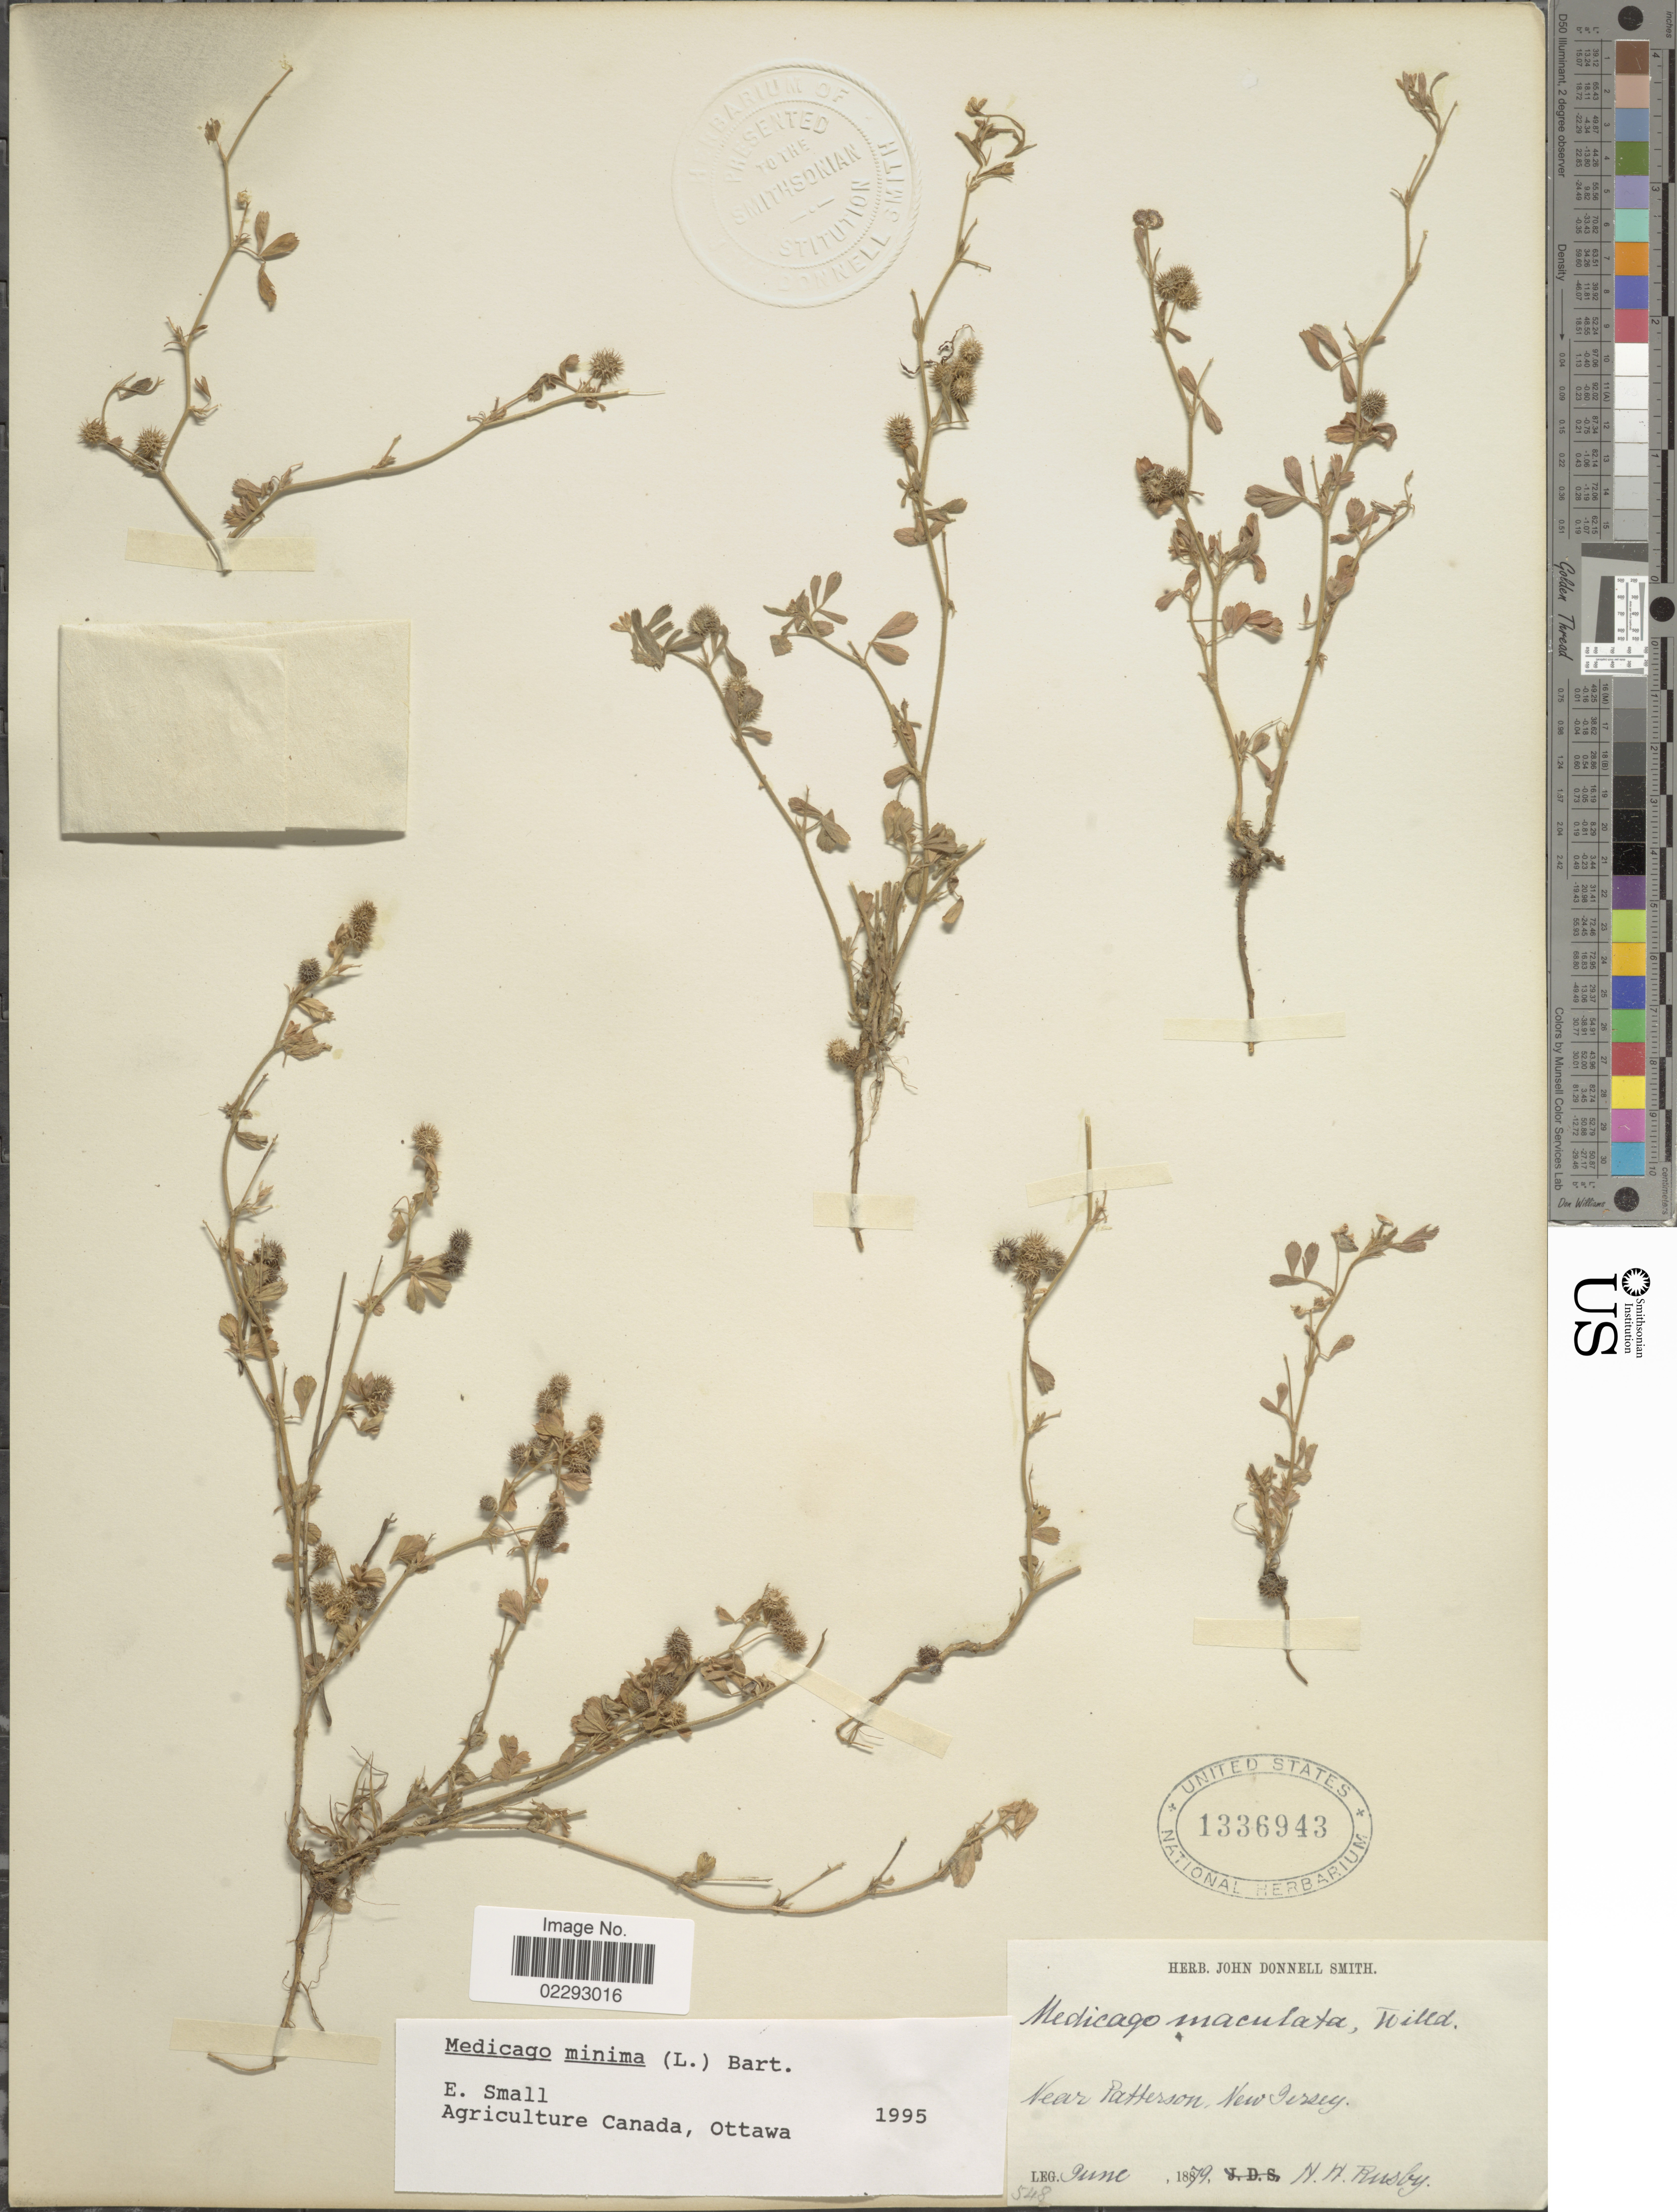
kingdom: Plantae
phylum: Tracheophyta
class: Magnoliopsida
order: Fabales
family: Fabaceae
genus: Medicago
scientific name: Medicago minima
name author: Lam.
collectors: H. H. Rusby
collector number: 548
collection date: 1879-06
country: United States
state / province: New Jersey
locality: Near Patterson, New Jersey.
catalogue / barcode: US 1336943